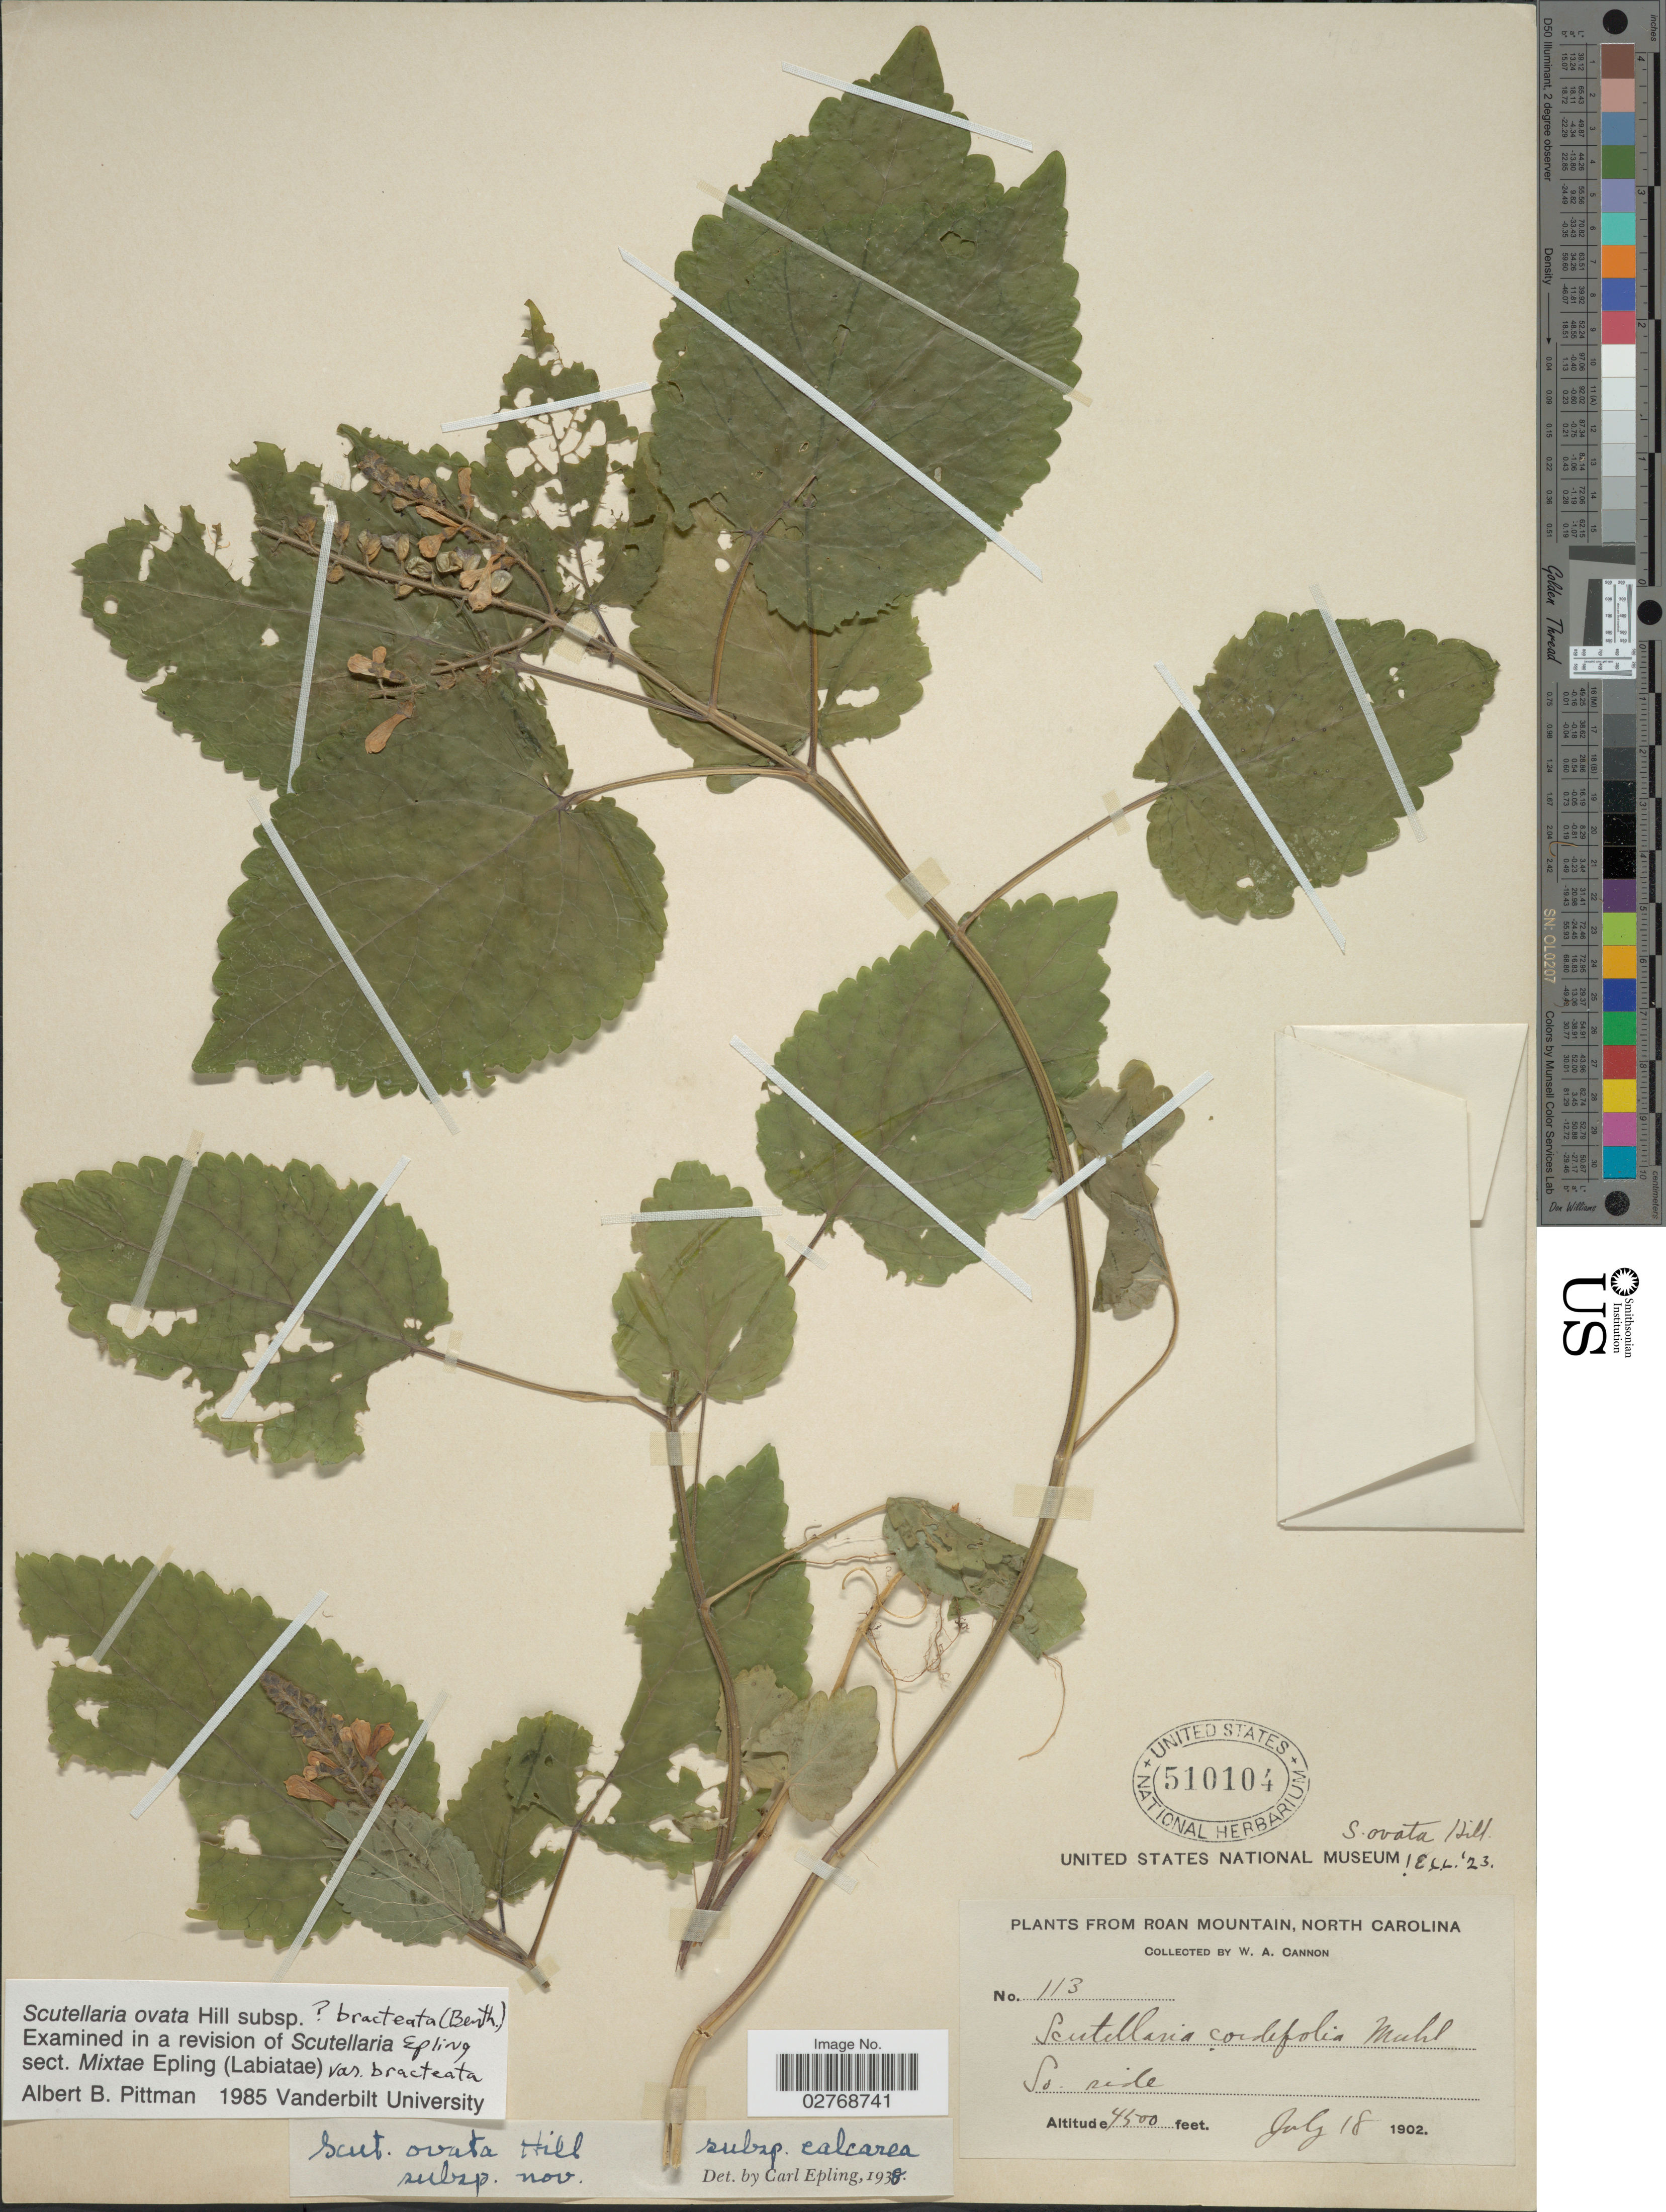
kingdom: Plantae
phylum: Tracheophyta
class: Magnoliopsida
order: Lamiales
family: Lamiaceae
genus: Scutellaria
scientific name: Scutellaria ovata subsp. bracteata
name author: (Benth.) Epling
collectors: W. Cannon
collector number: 113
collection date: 1902-07-18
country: United States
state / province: North Carolina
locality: Roan Mountain. So. ride.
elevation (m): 1372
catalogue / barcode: US 510104